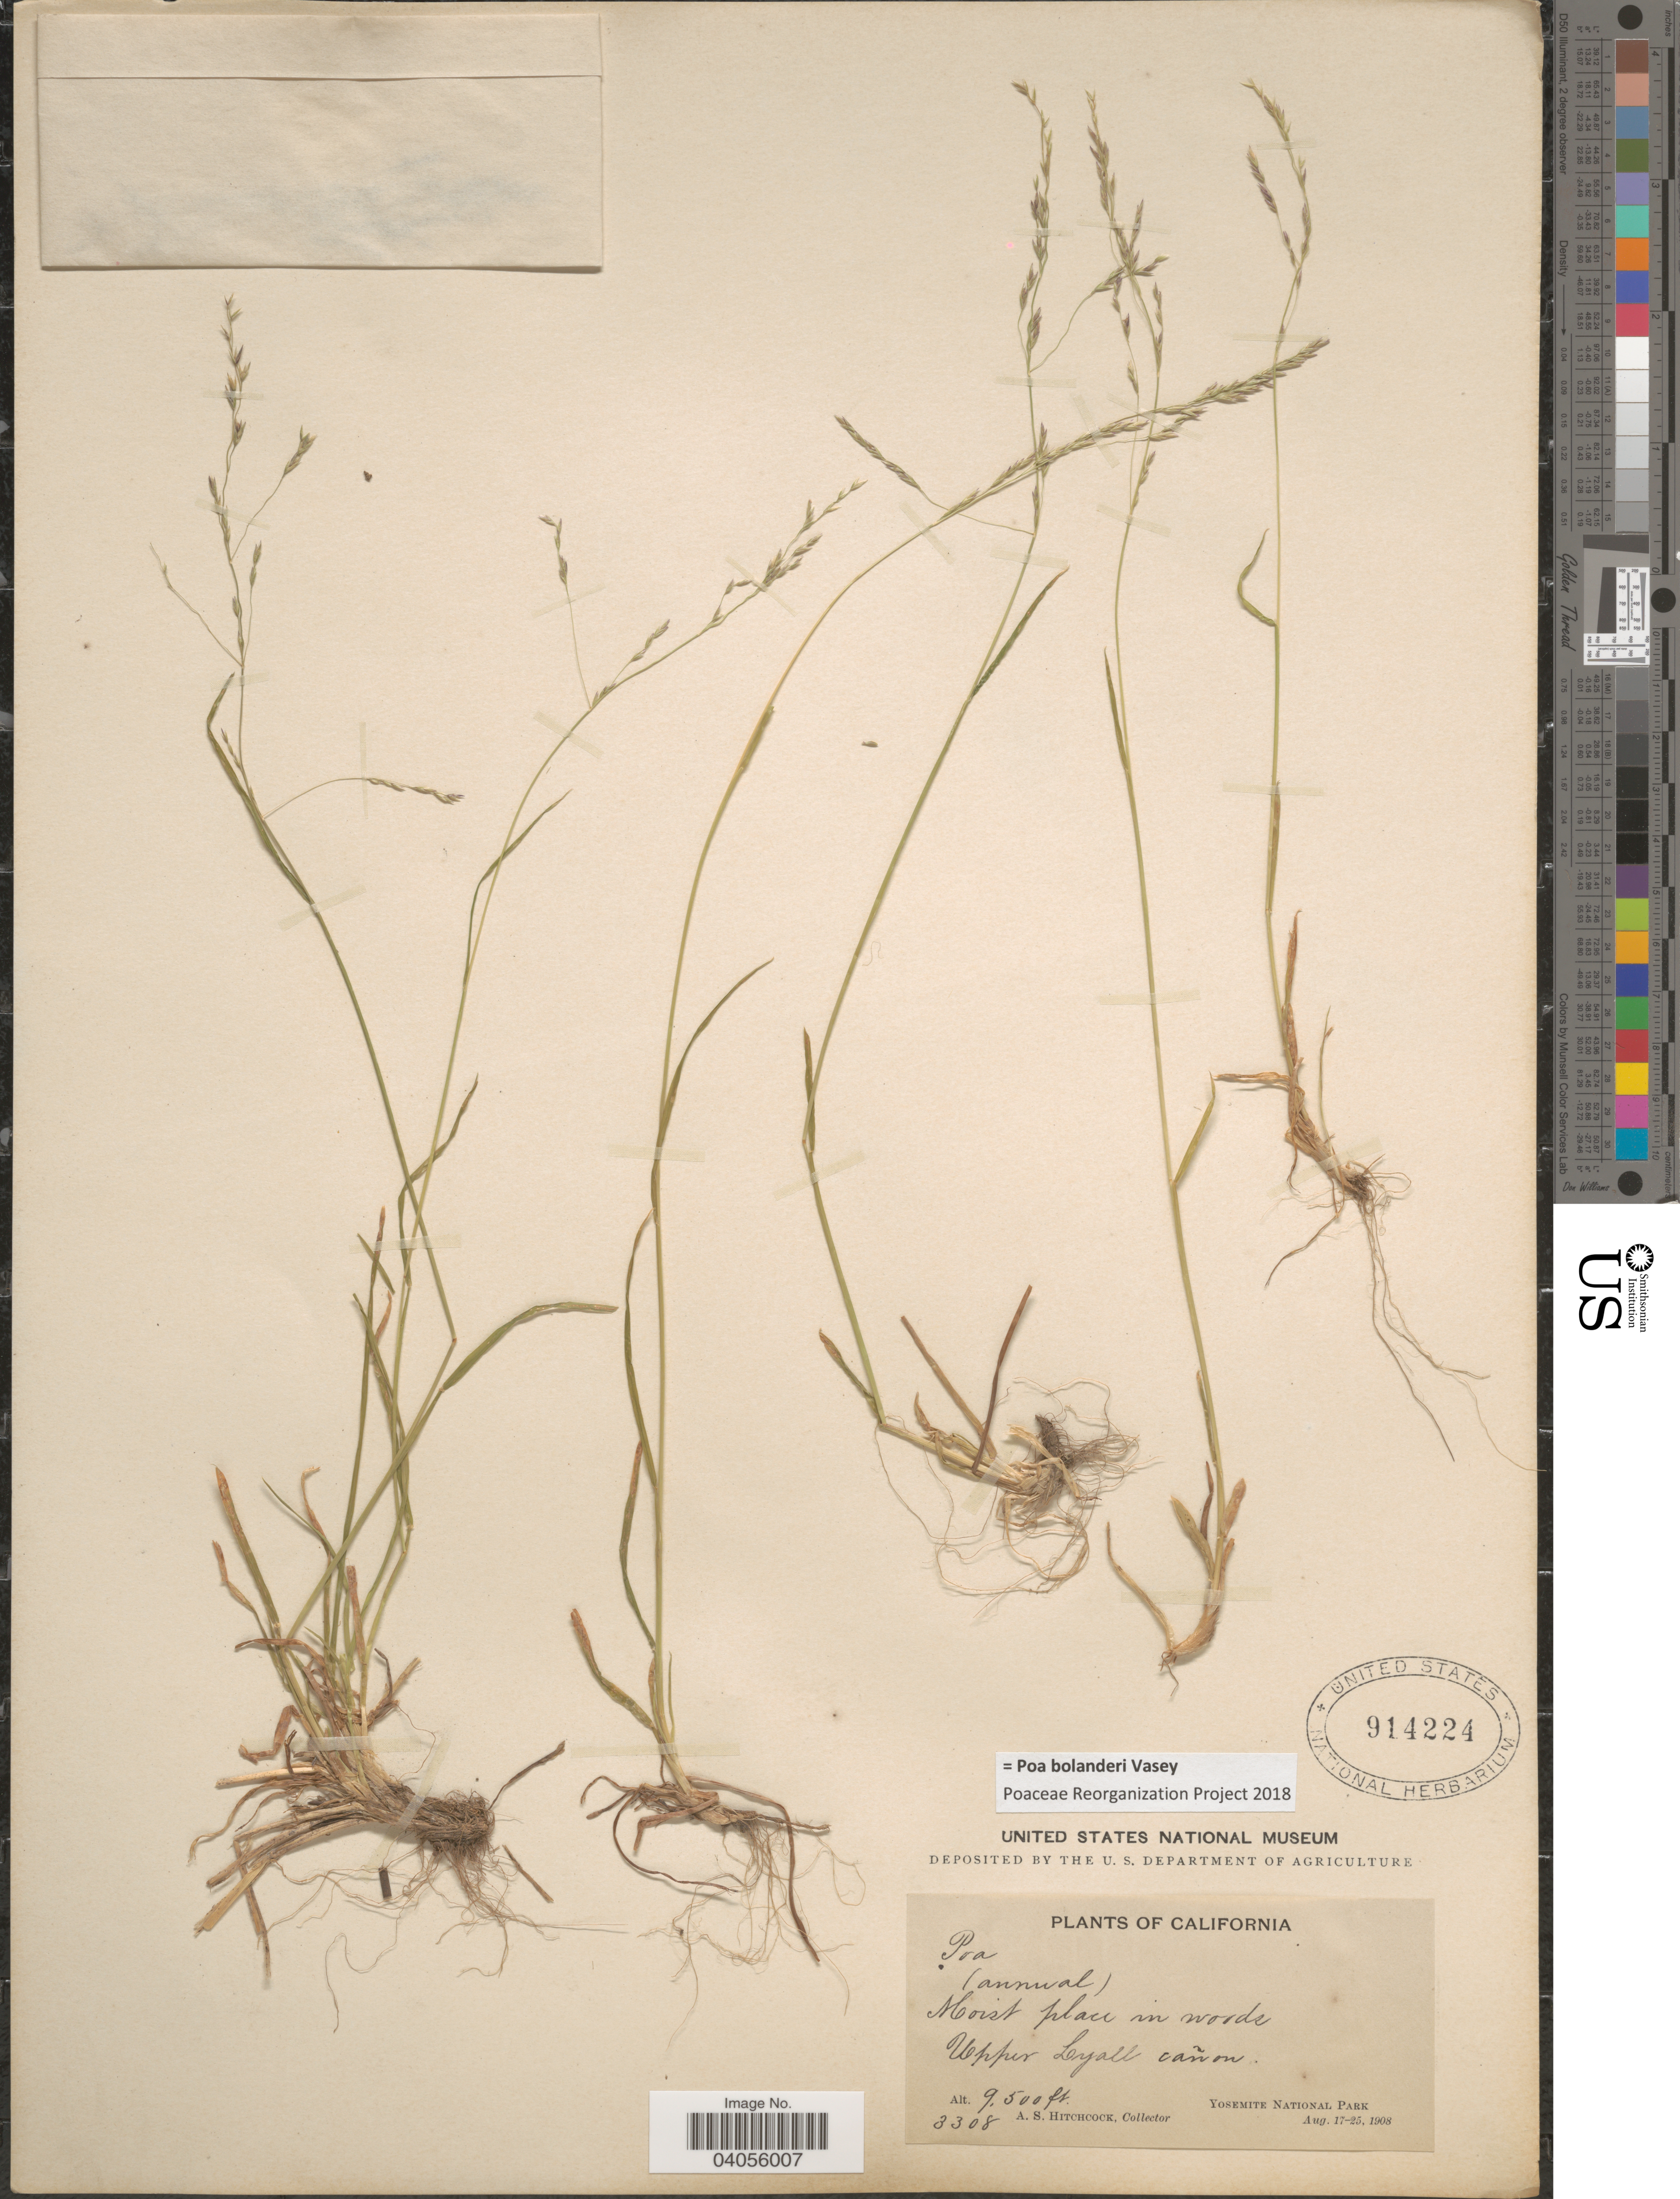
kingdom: Plantae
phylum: Tracheophyta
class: Liliopsida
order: Poales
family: Poaceae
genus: Poa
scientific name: Poa bolanderi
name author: Vasey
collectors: A. S. Hitchcock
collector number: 3308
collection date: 1908-08-17/1908-08-25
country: United States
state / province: California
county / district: Mariposa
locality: Upper Lyall cañon. Yosemite National Park.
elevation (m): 2896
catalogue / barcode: US 914224